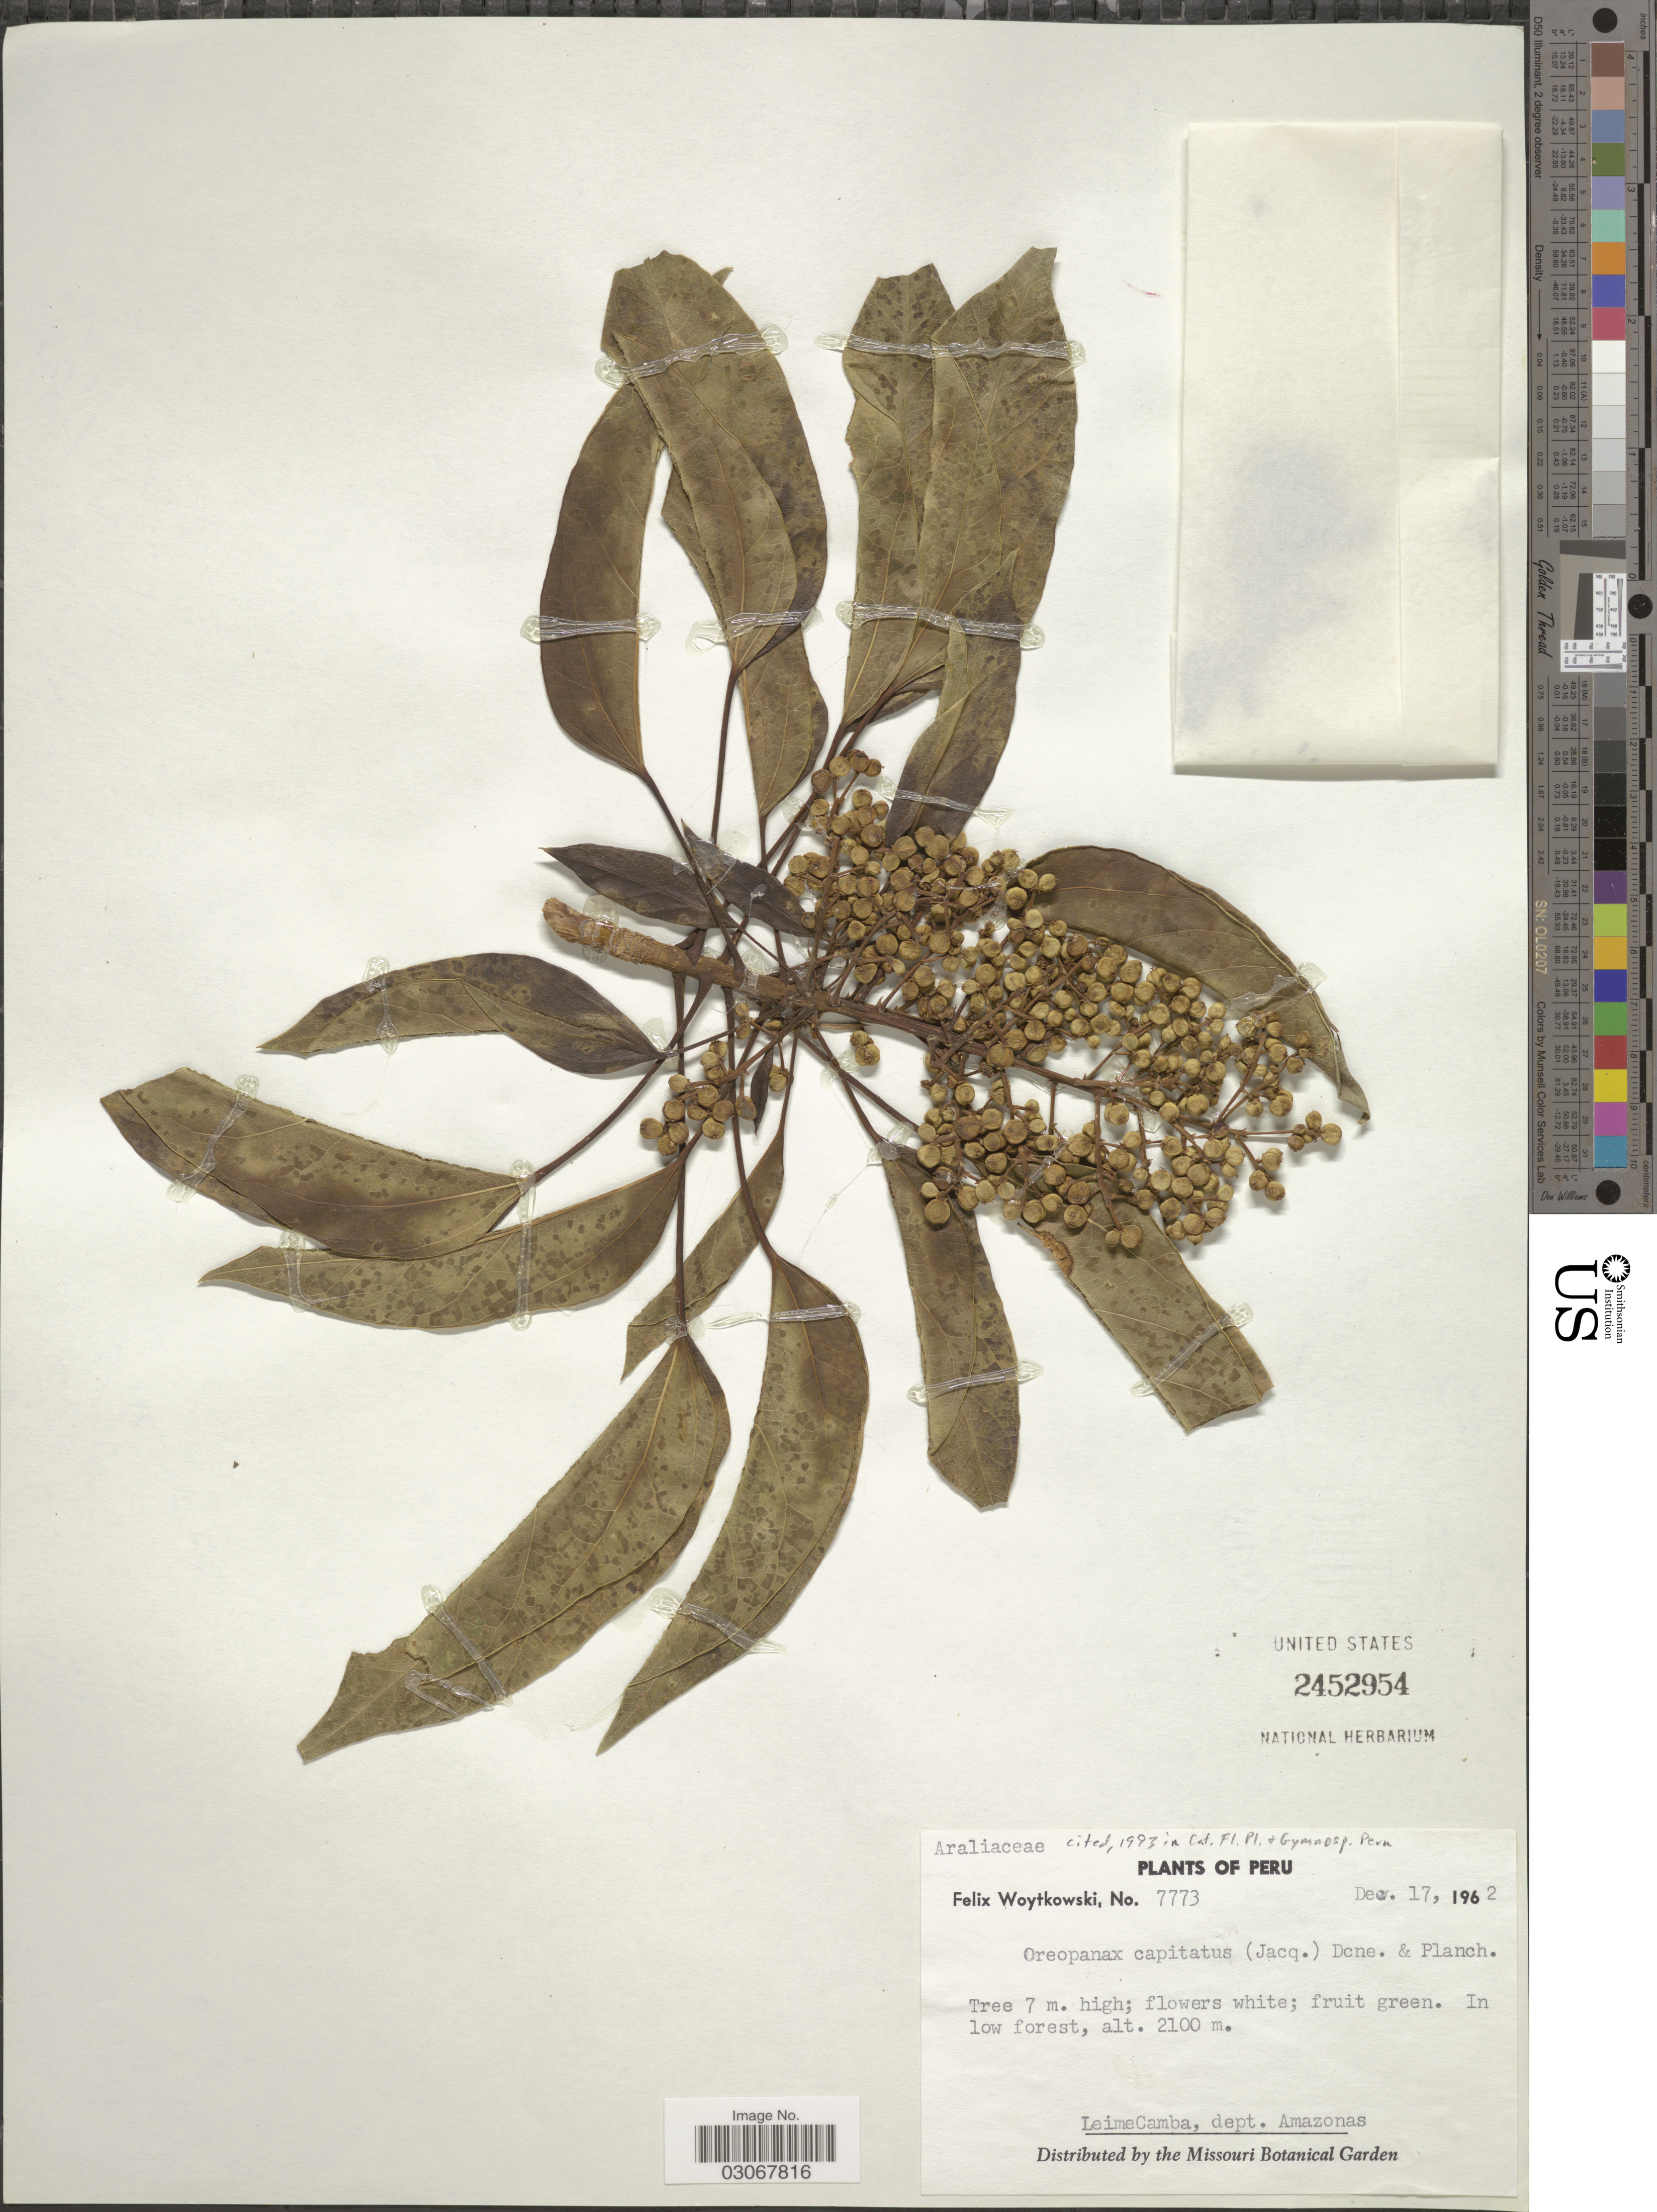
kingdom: Plantae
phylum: Tracheophyta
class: Magnoliopsida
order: Apiales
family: Araliaceae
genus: Oreopanax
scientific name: Oreopanax capitatus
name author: (Jacq.) Decne. & Planch.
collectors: F. Woytkowski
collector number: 7773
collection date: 1962-12-17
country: Peru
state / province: Amazonas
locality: LeimeCamba, dept. Amazonas.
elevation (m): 2100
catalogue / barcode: US 2452954